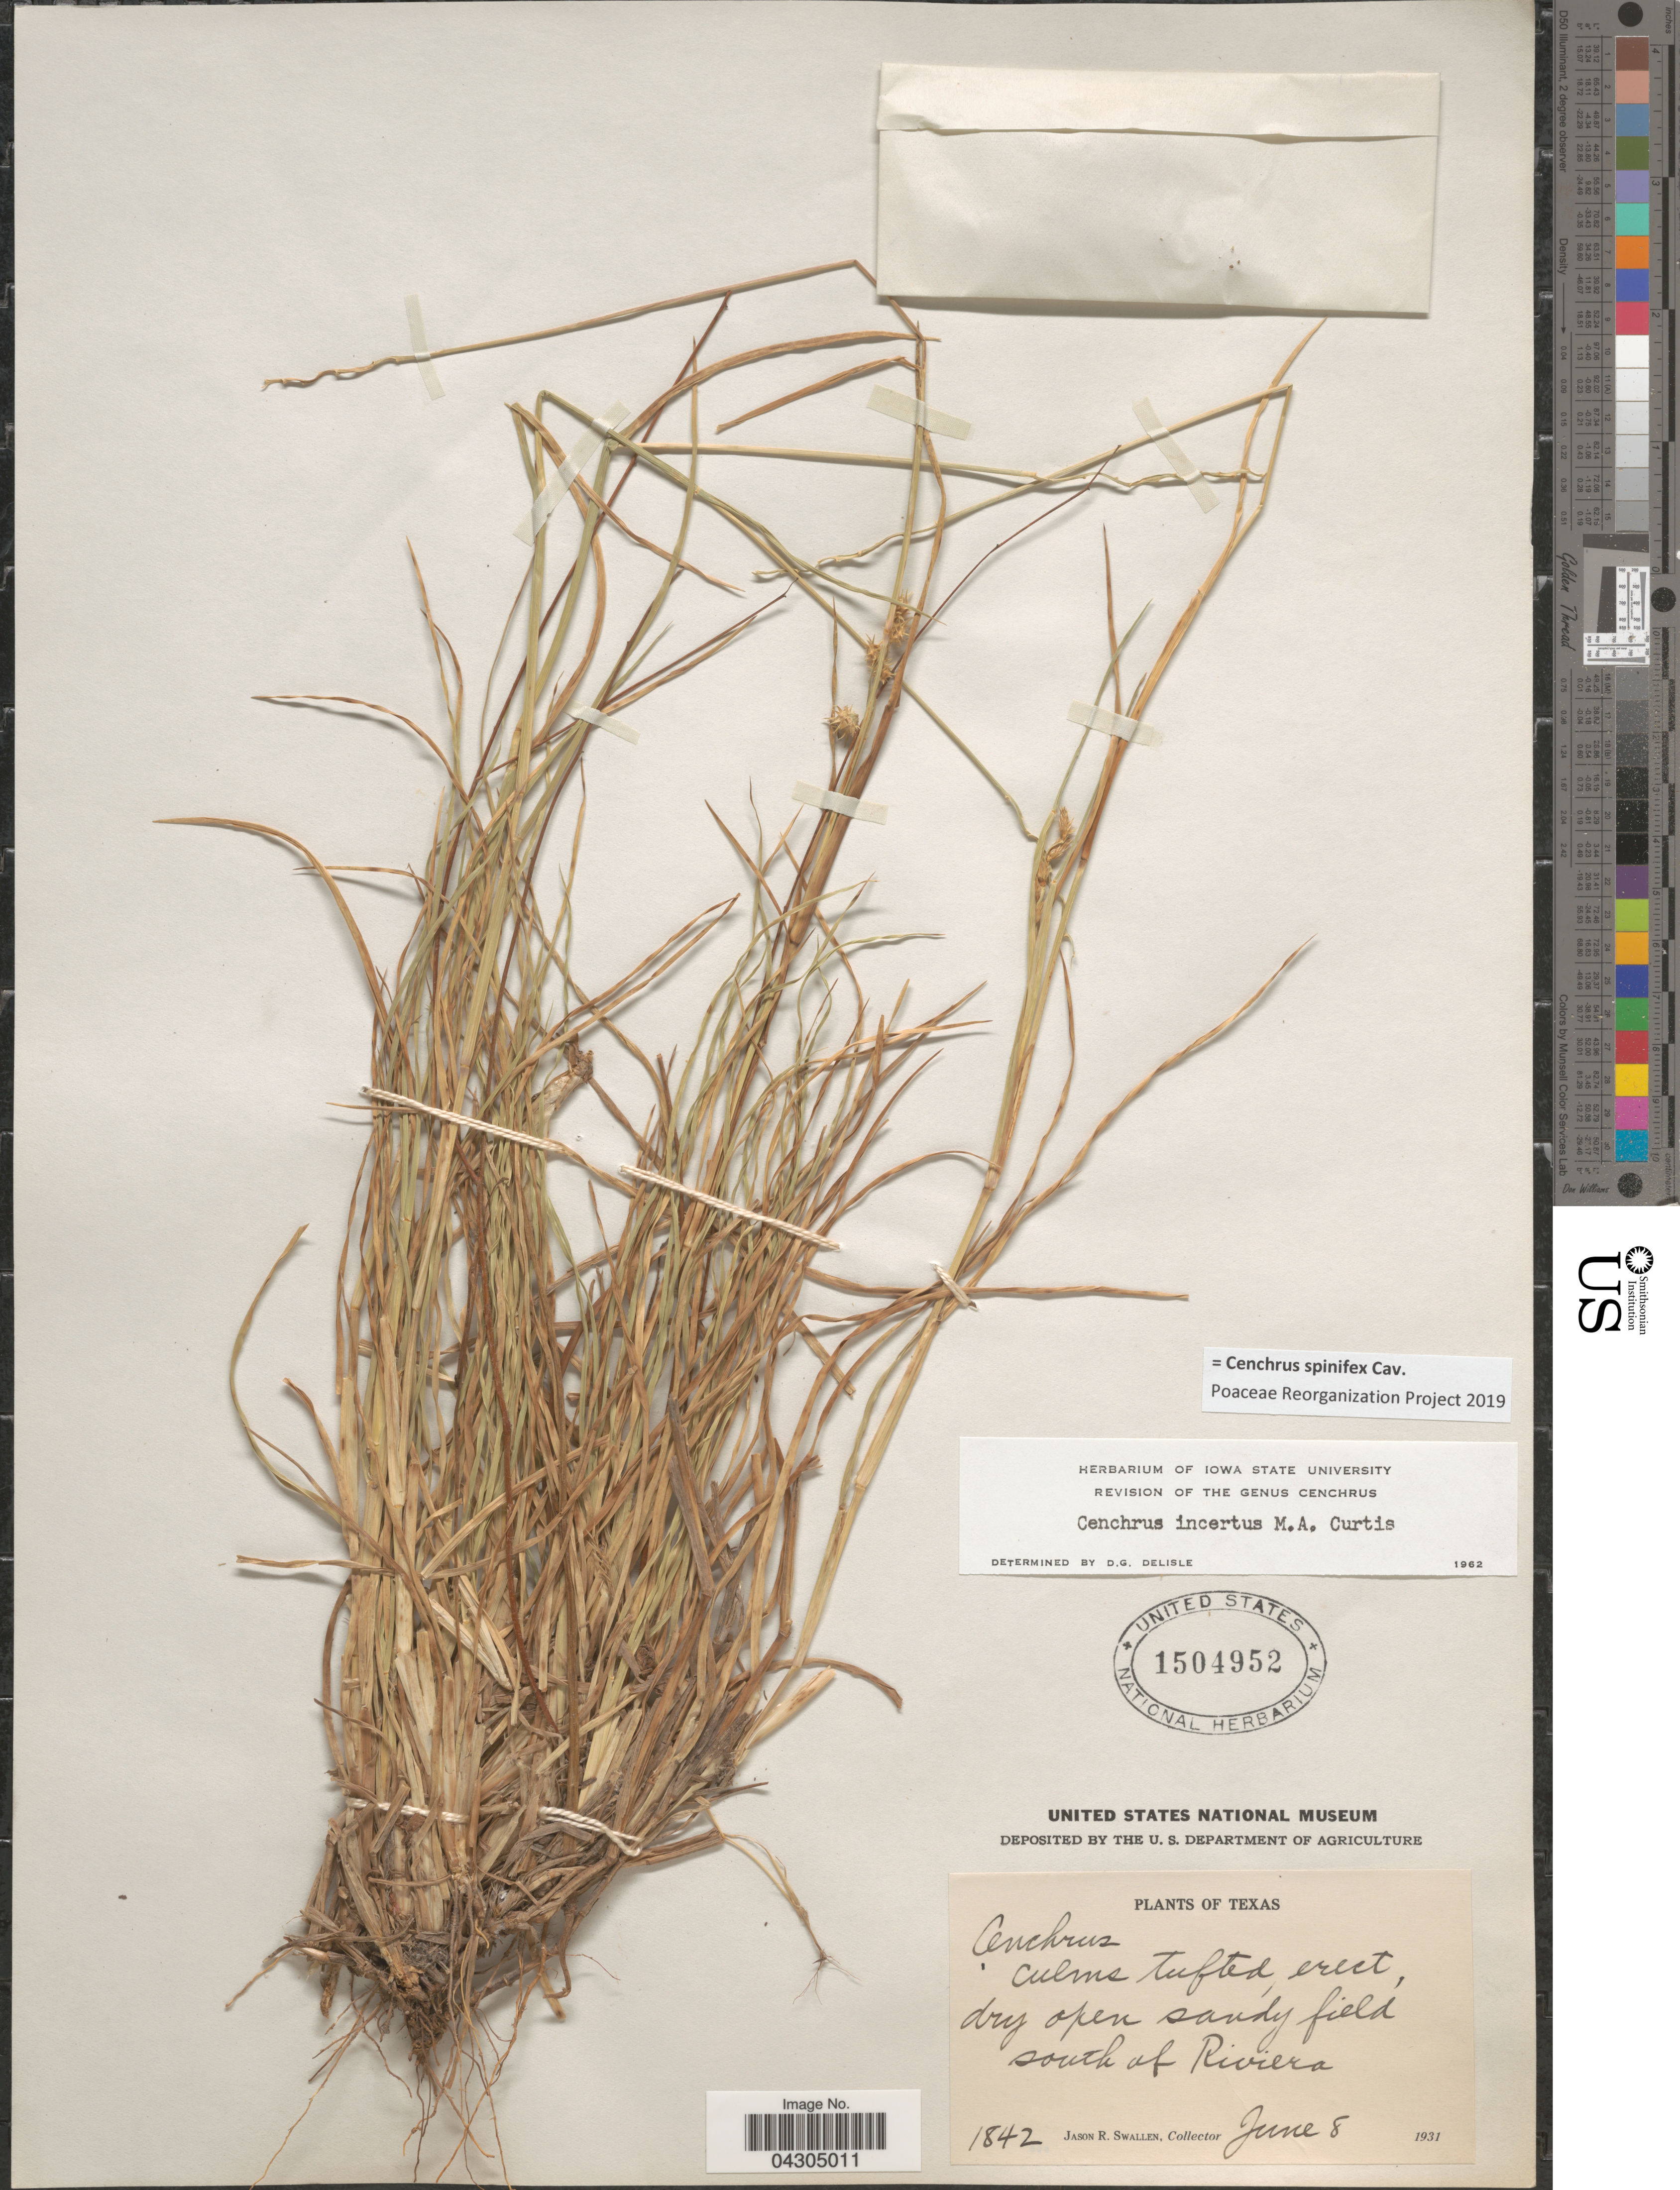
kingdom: Plantae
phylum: Tracheophyta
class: Liliopsida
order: Poales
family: Poaceae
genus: Cenchrus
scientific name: Cenchrus spinifex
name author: Cav.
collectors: J. R. Swallen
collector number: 1842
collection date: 1931-06-08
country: United States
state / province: Texas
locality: Dry open sandy field south of Riviera.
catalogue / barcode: US 1504952